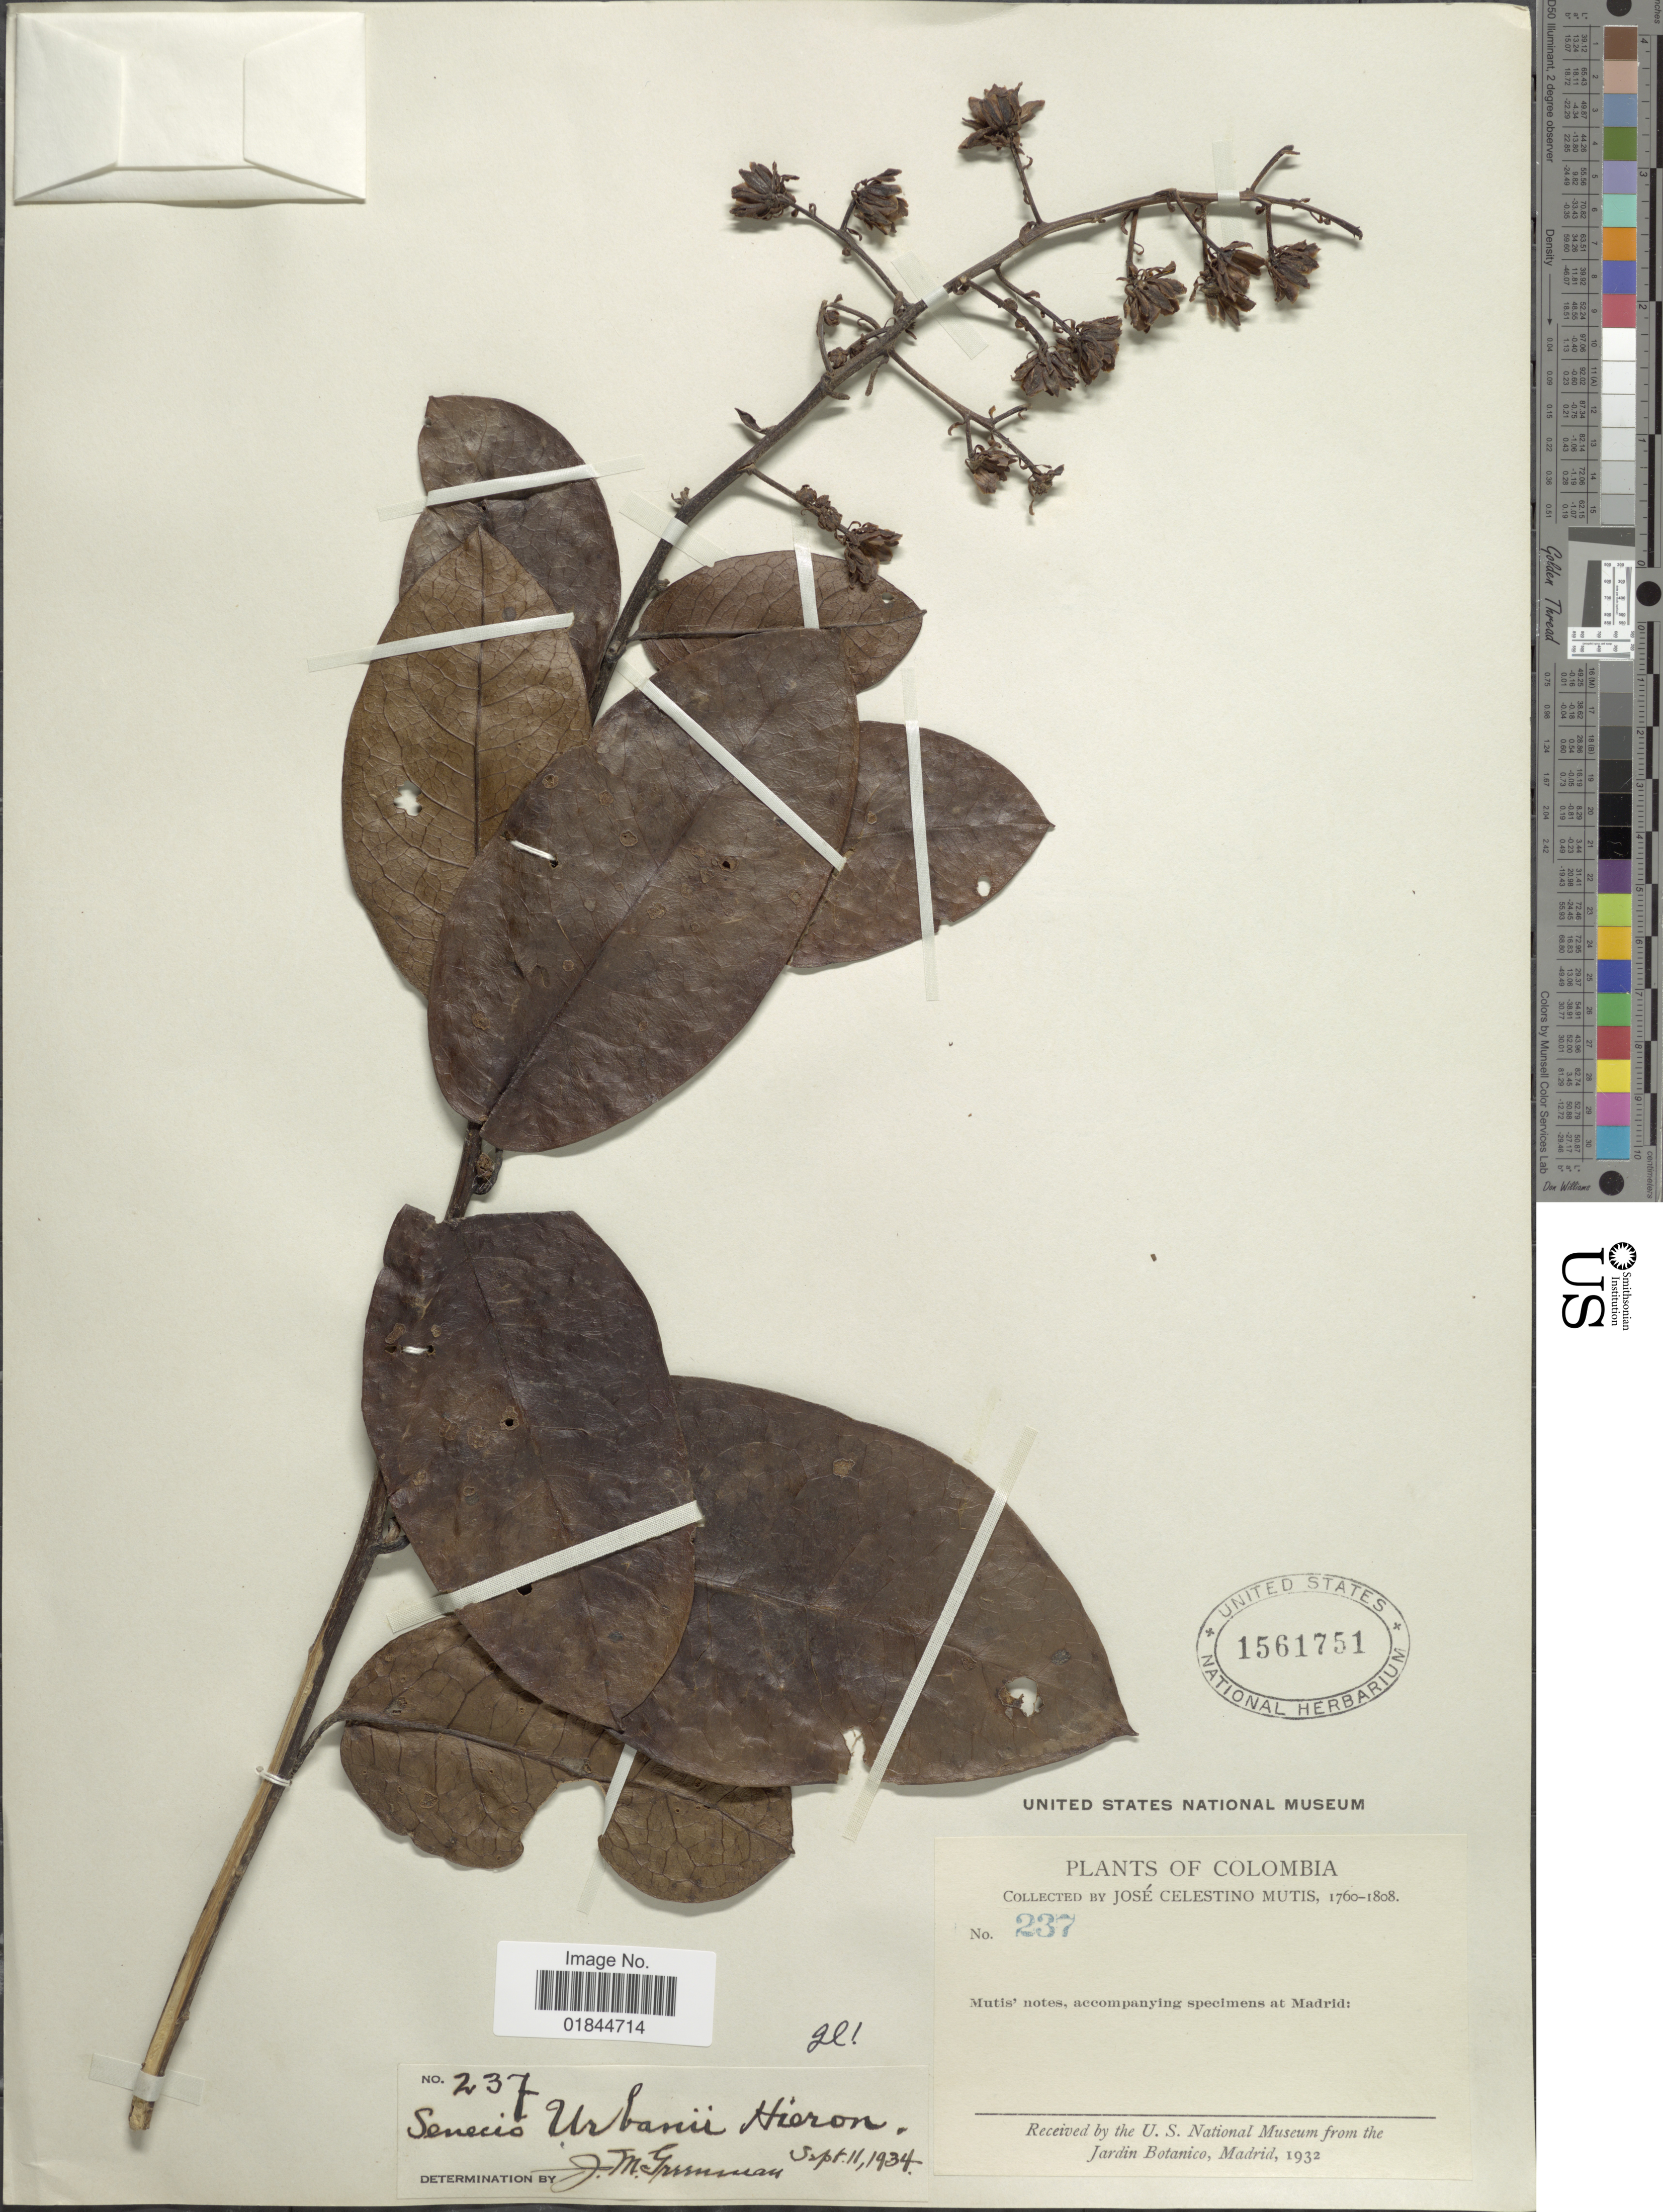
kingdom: Plantae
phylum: Tracheophyta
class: Magnoliopsida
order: Asterales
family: Asteraceae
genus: Pentacalia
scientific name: Pentacalia urbanii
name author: (Hieron.) Cuatrec.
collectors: J. C. B. Mutis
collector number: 237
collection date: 1760/1808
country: Colombia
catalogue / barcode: US 1561751